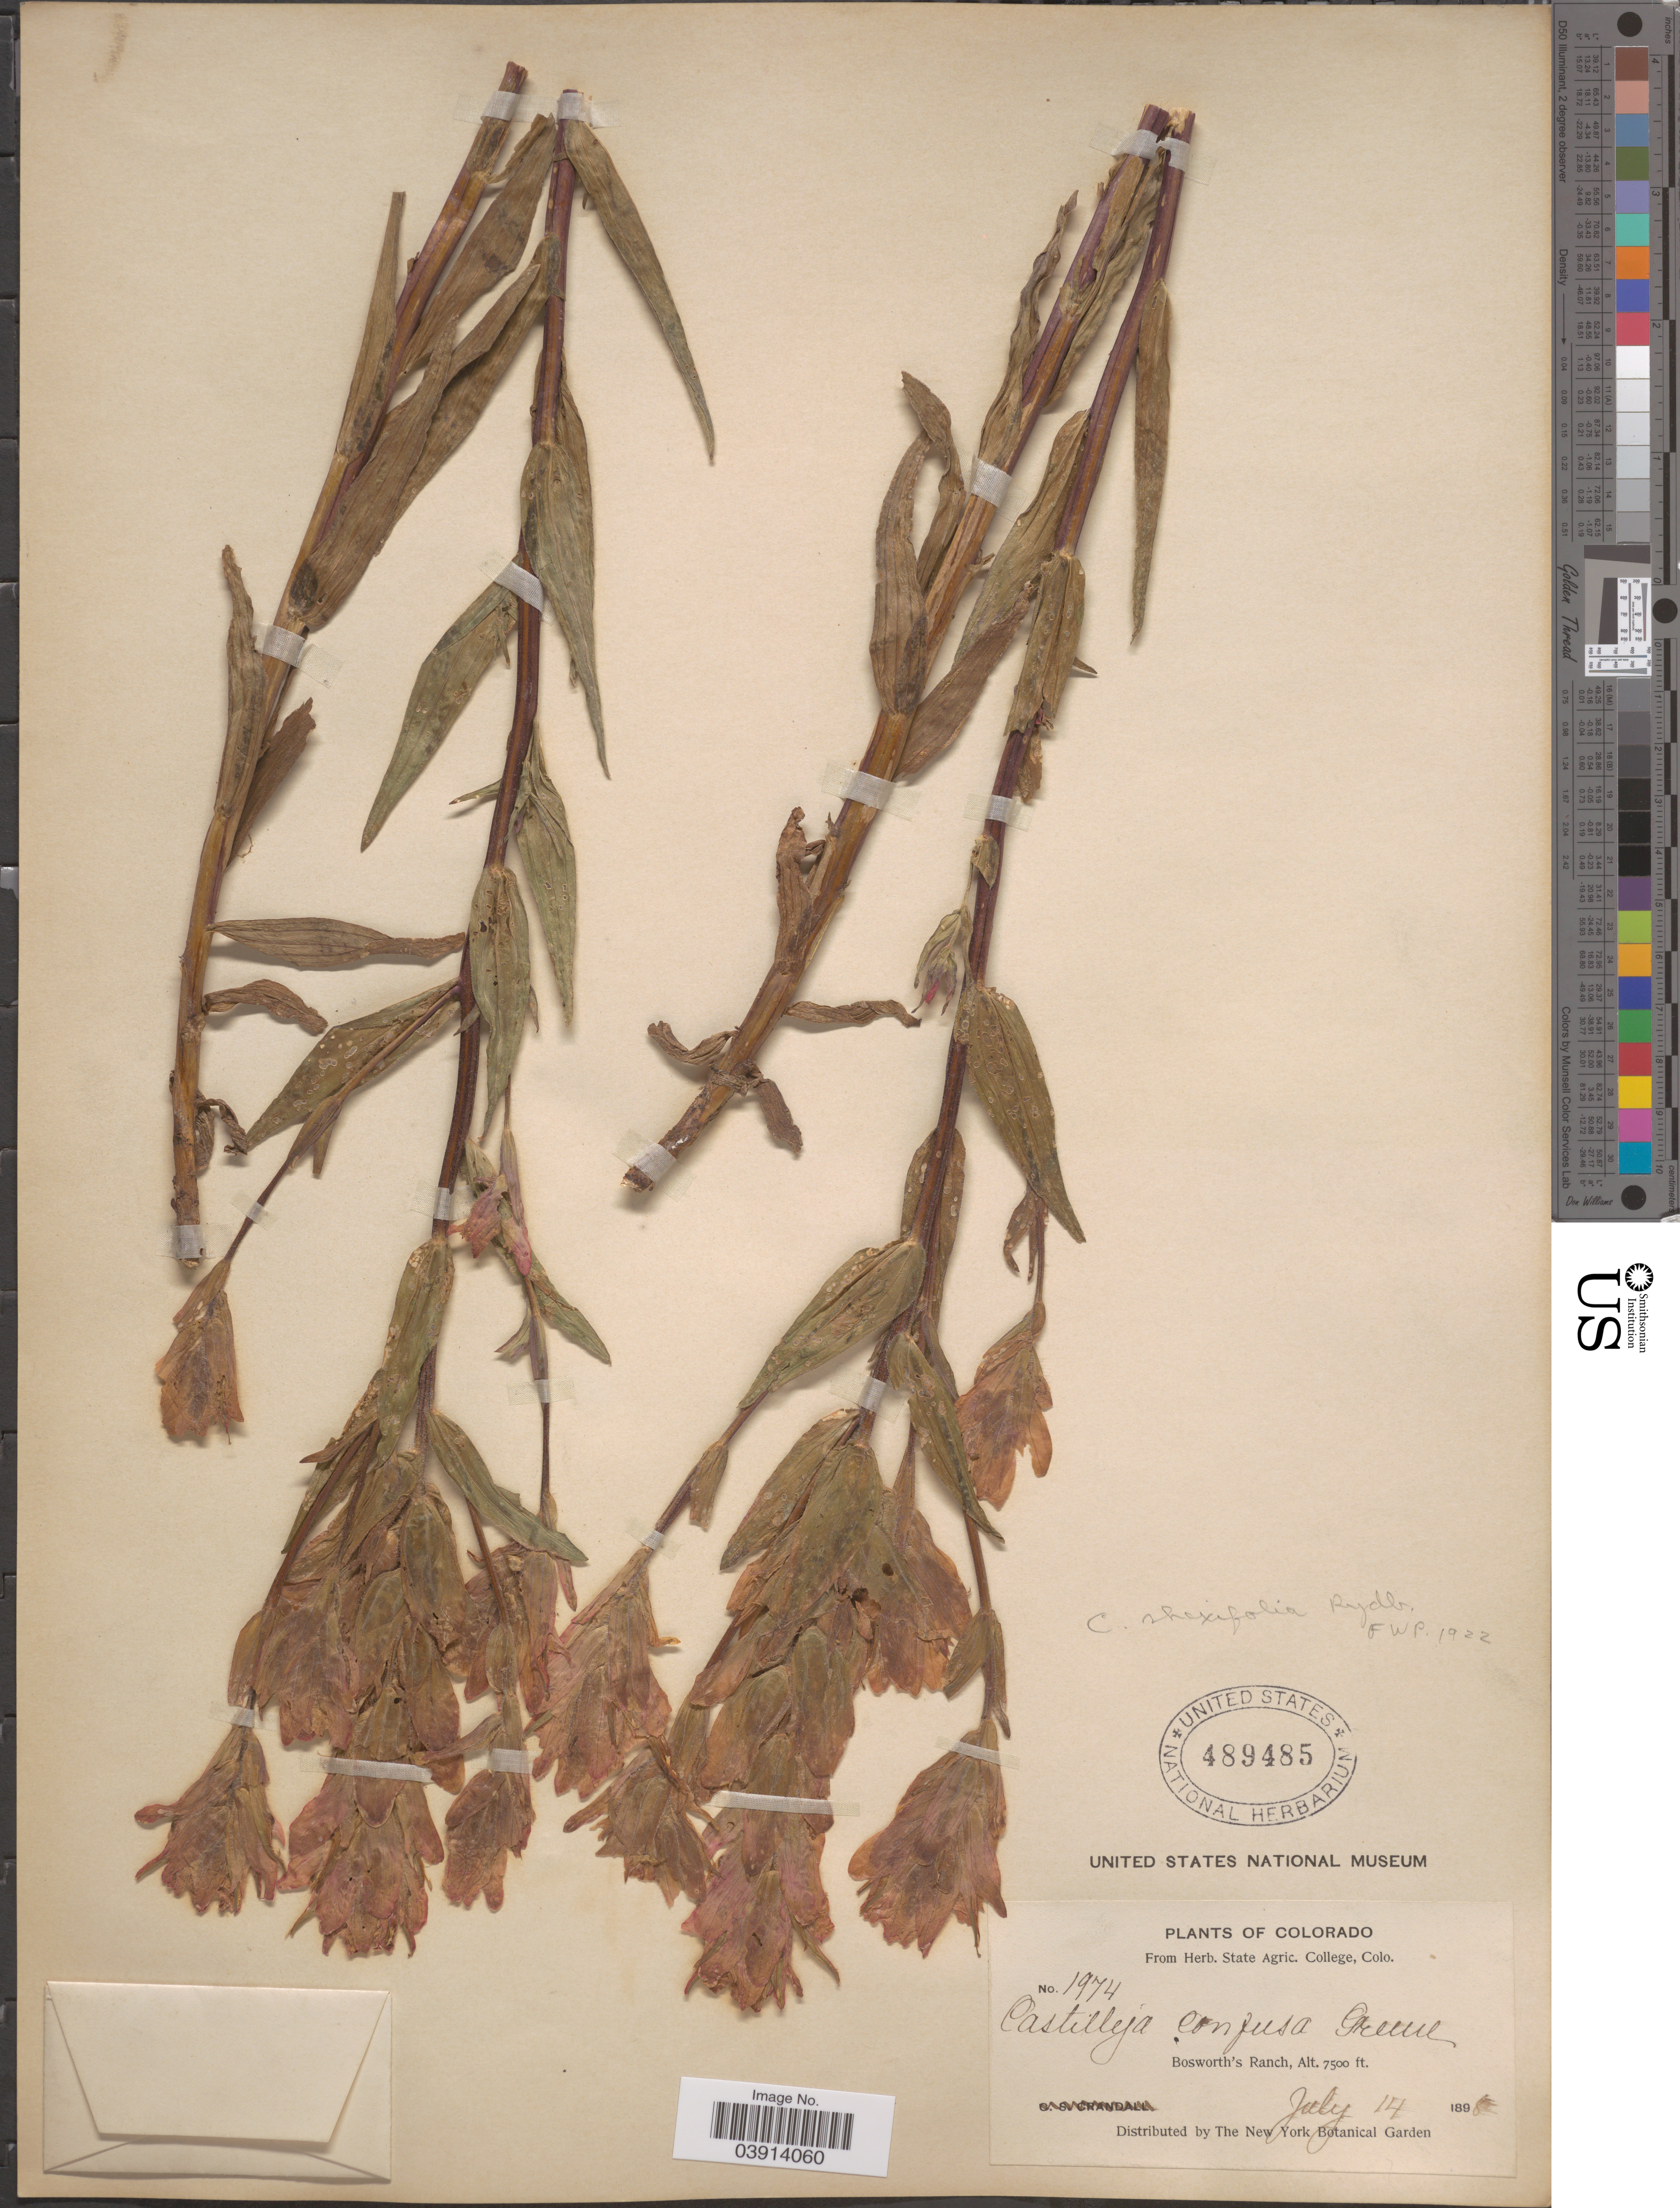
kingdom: Plantae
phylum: Tracheophyta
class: Magnoliopsida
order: Lamiales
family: Orobanchaceae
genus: Castilleja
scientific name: Castilleja rhexiifolia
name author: Rydb.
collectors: ex herb. State Agric. College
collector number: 1974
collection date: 1898-07-14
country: United States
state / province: Colorado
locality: Bosworth's Ranch.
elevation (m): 2286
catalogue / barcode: US 489485